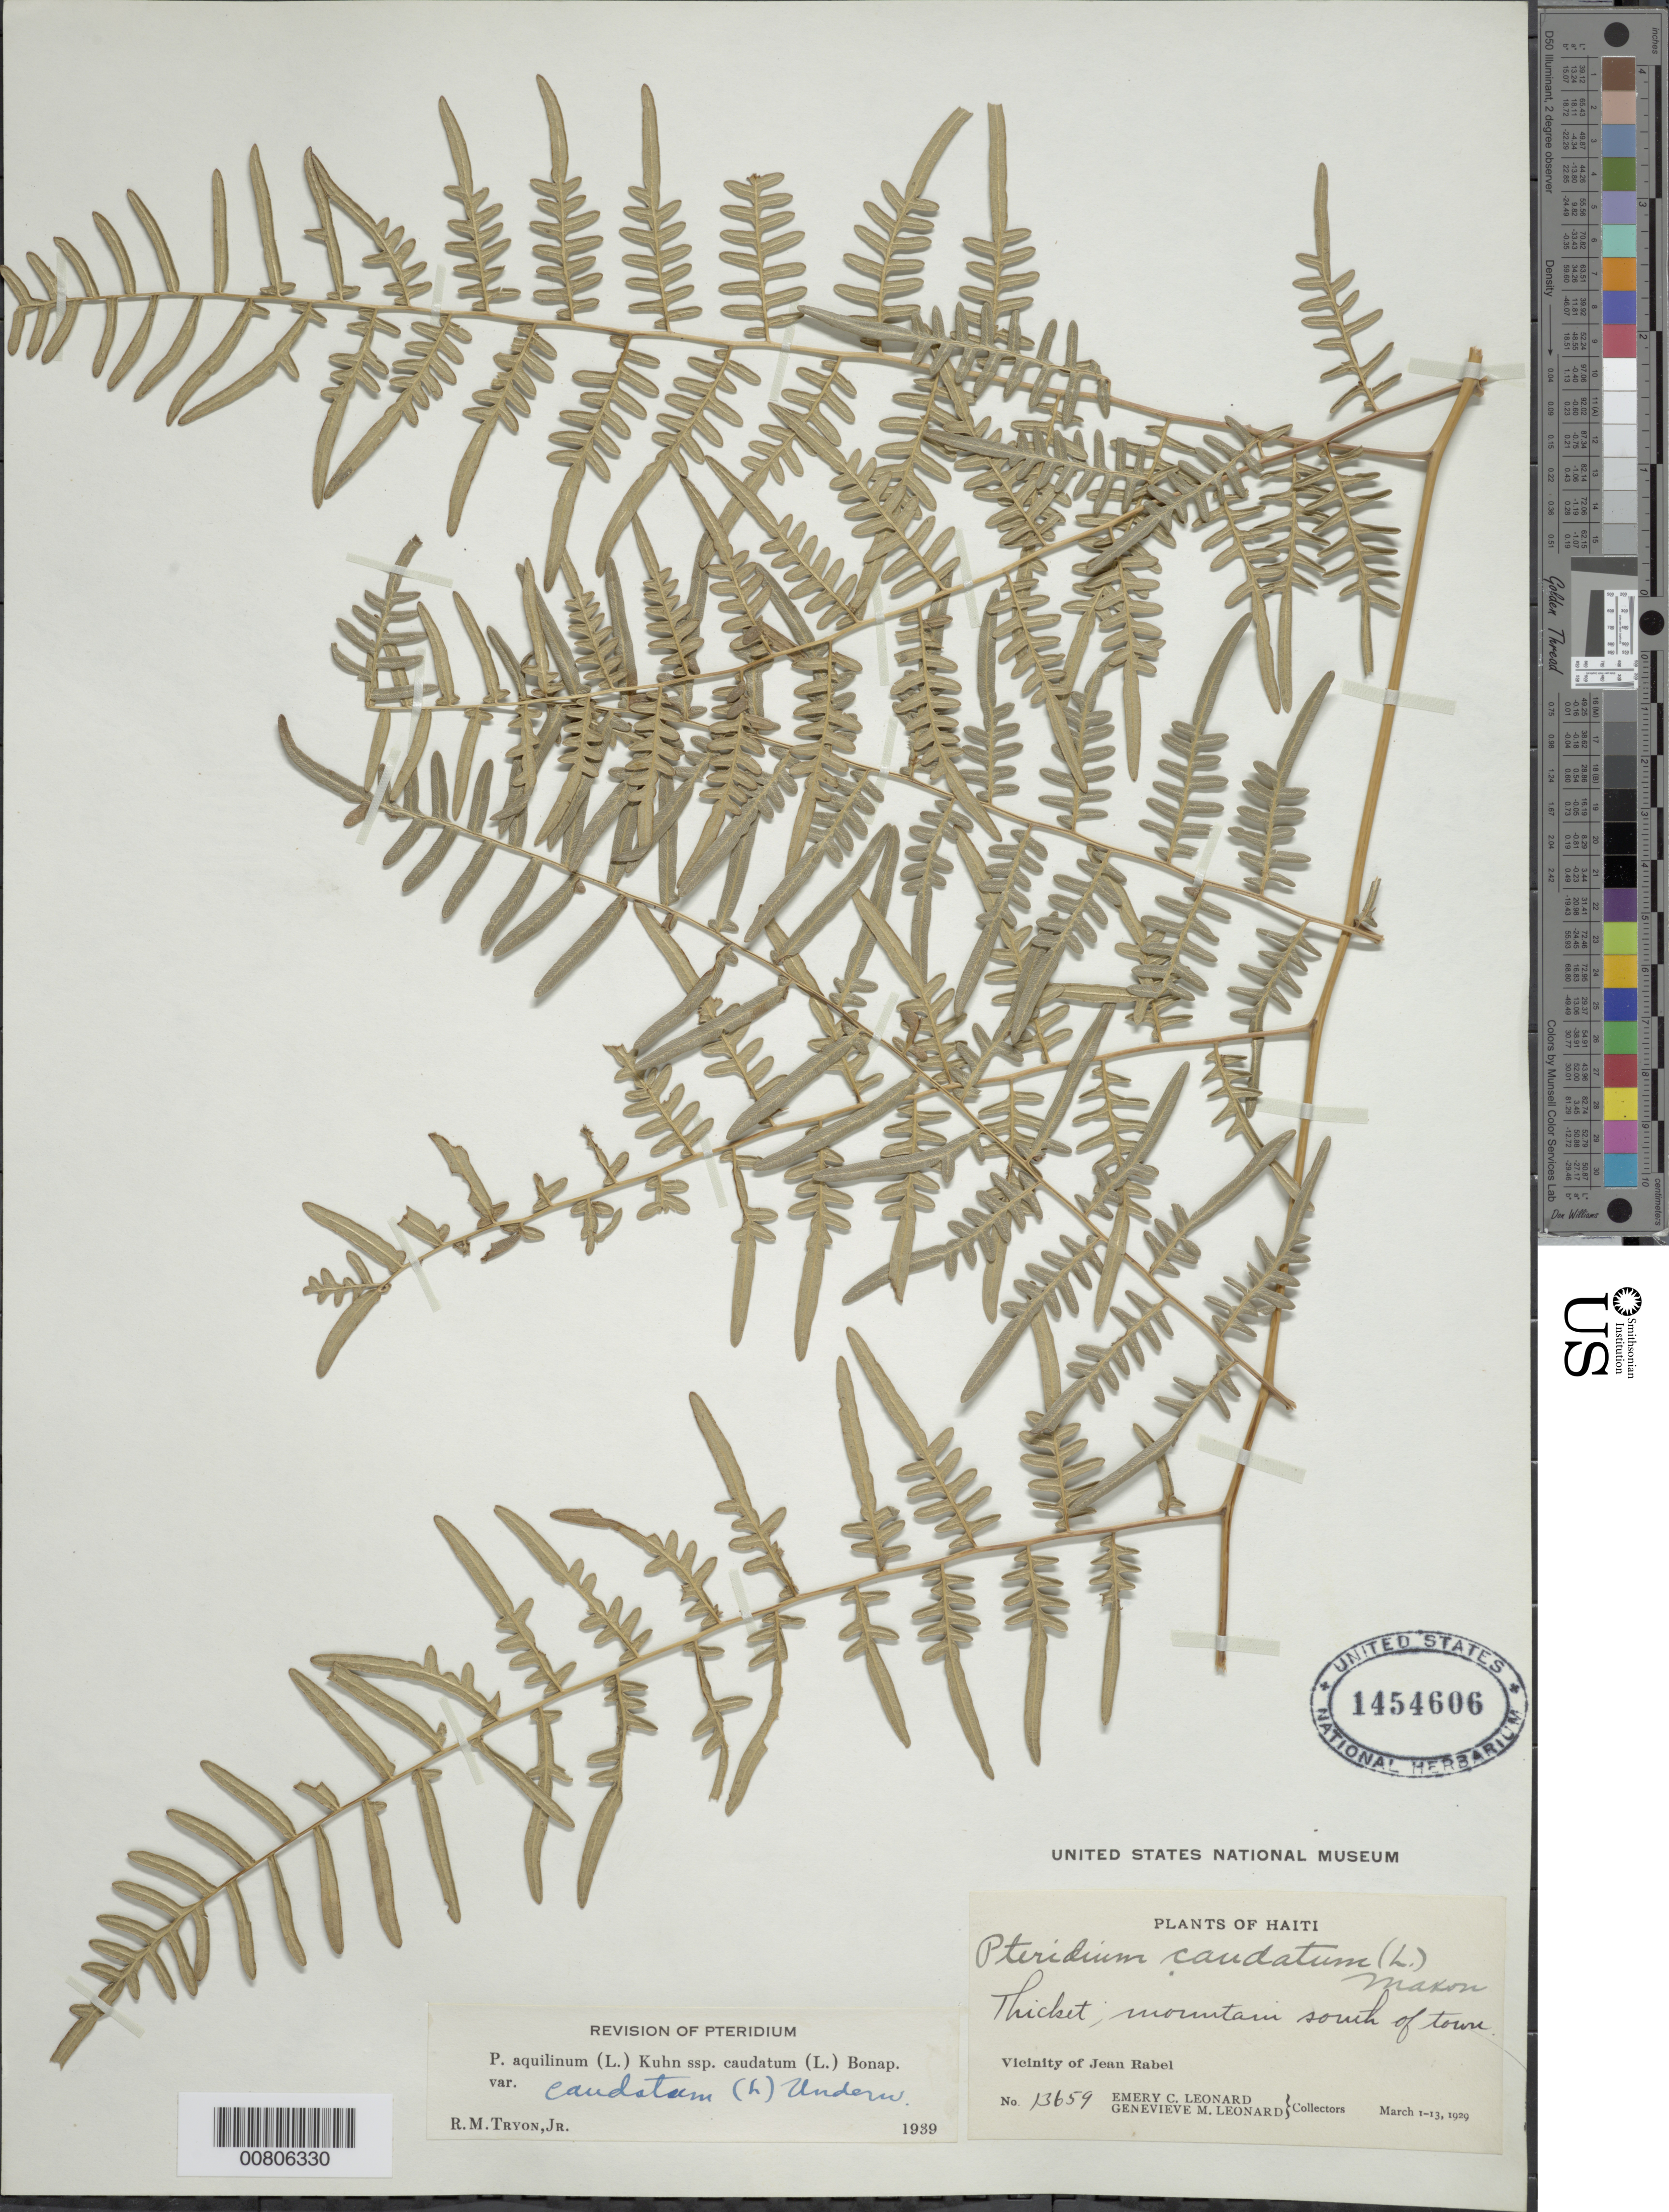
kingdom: Plantae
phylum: Tracheophyta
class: Polypodiopsida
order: Polypodiales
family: Dennstaedtiaceae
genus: Pteridium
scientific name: Pteridium caudatum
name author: (L.) Maxon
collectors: E. C. Leonard & G. M. Leonard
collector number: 13659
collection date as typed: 01 Mar 1929 to 13 Mar 1929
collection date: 1929-03-01/1929-03-13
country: Haiti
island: Hispaniola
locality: Jean Rabel, mountain S of town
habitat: Thicket on mountain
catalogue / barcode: US 1454606